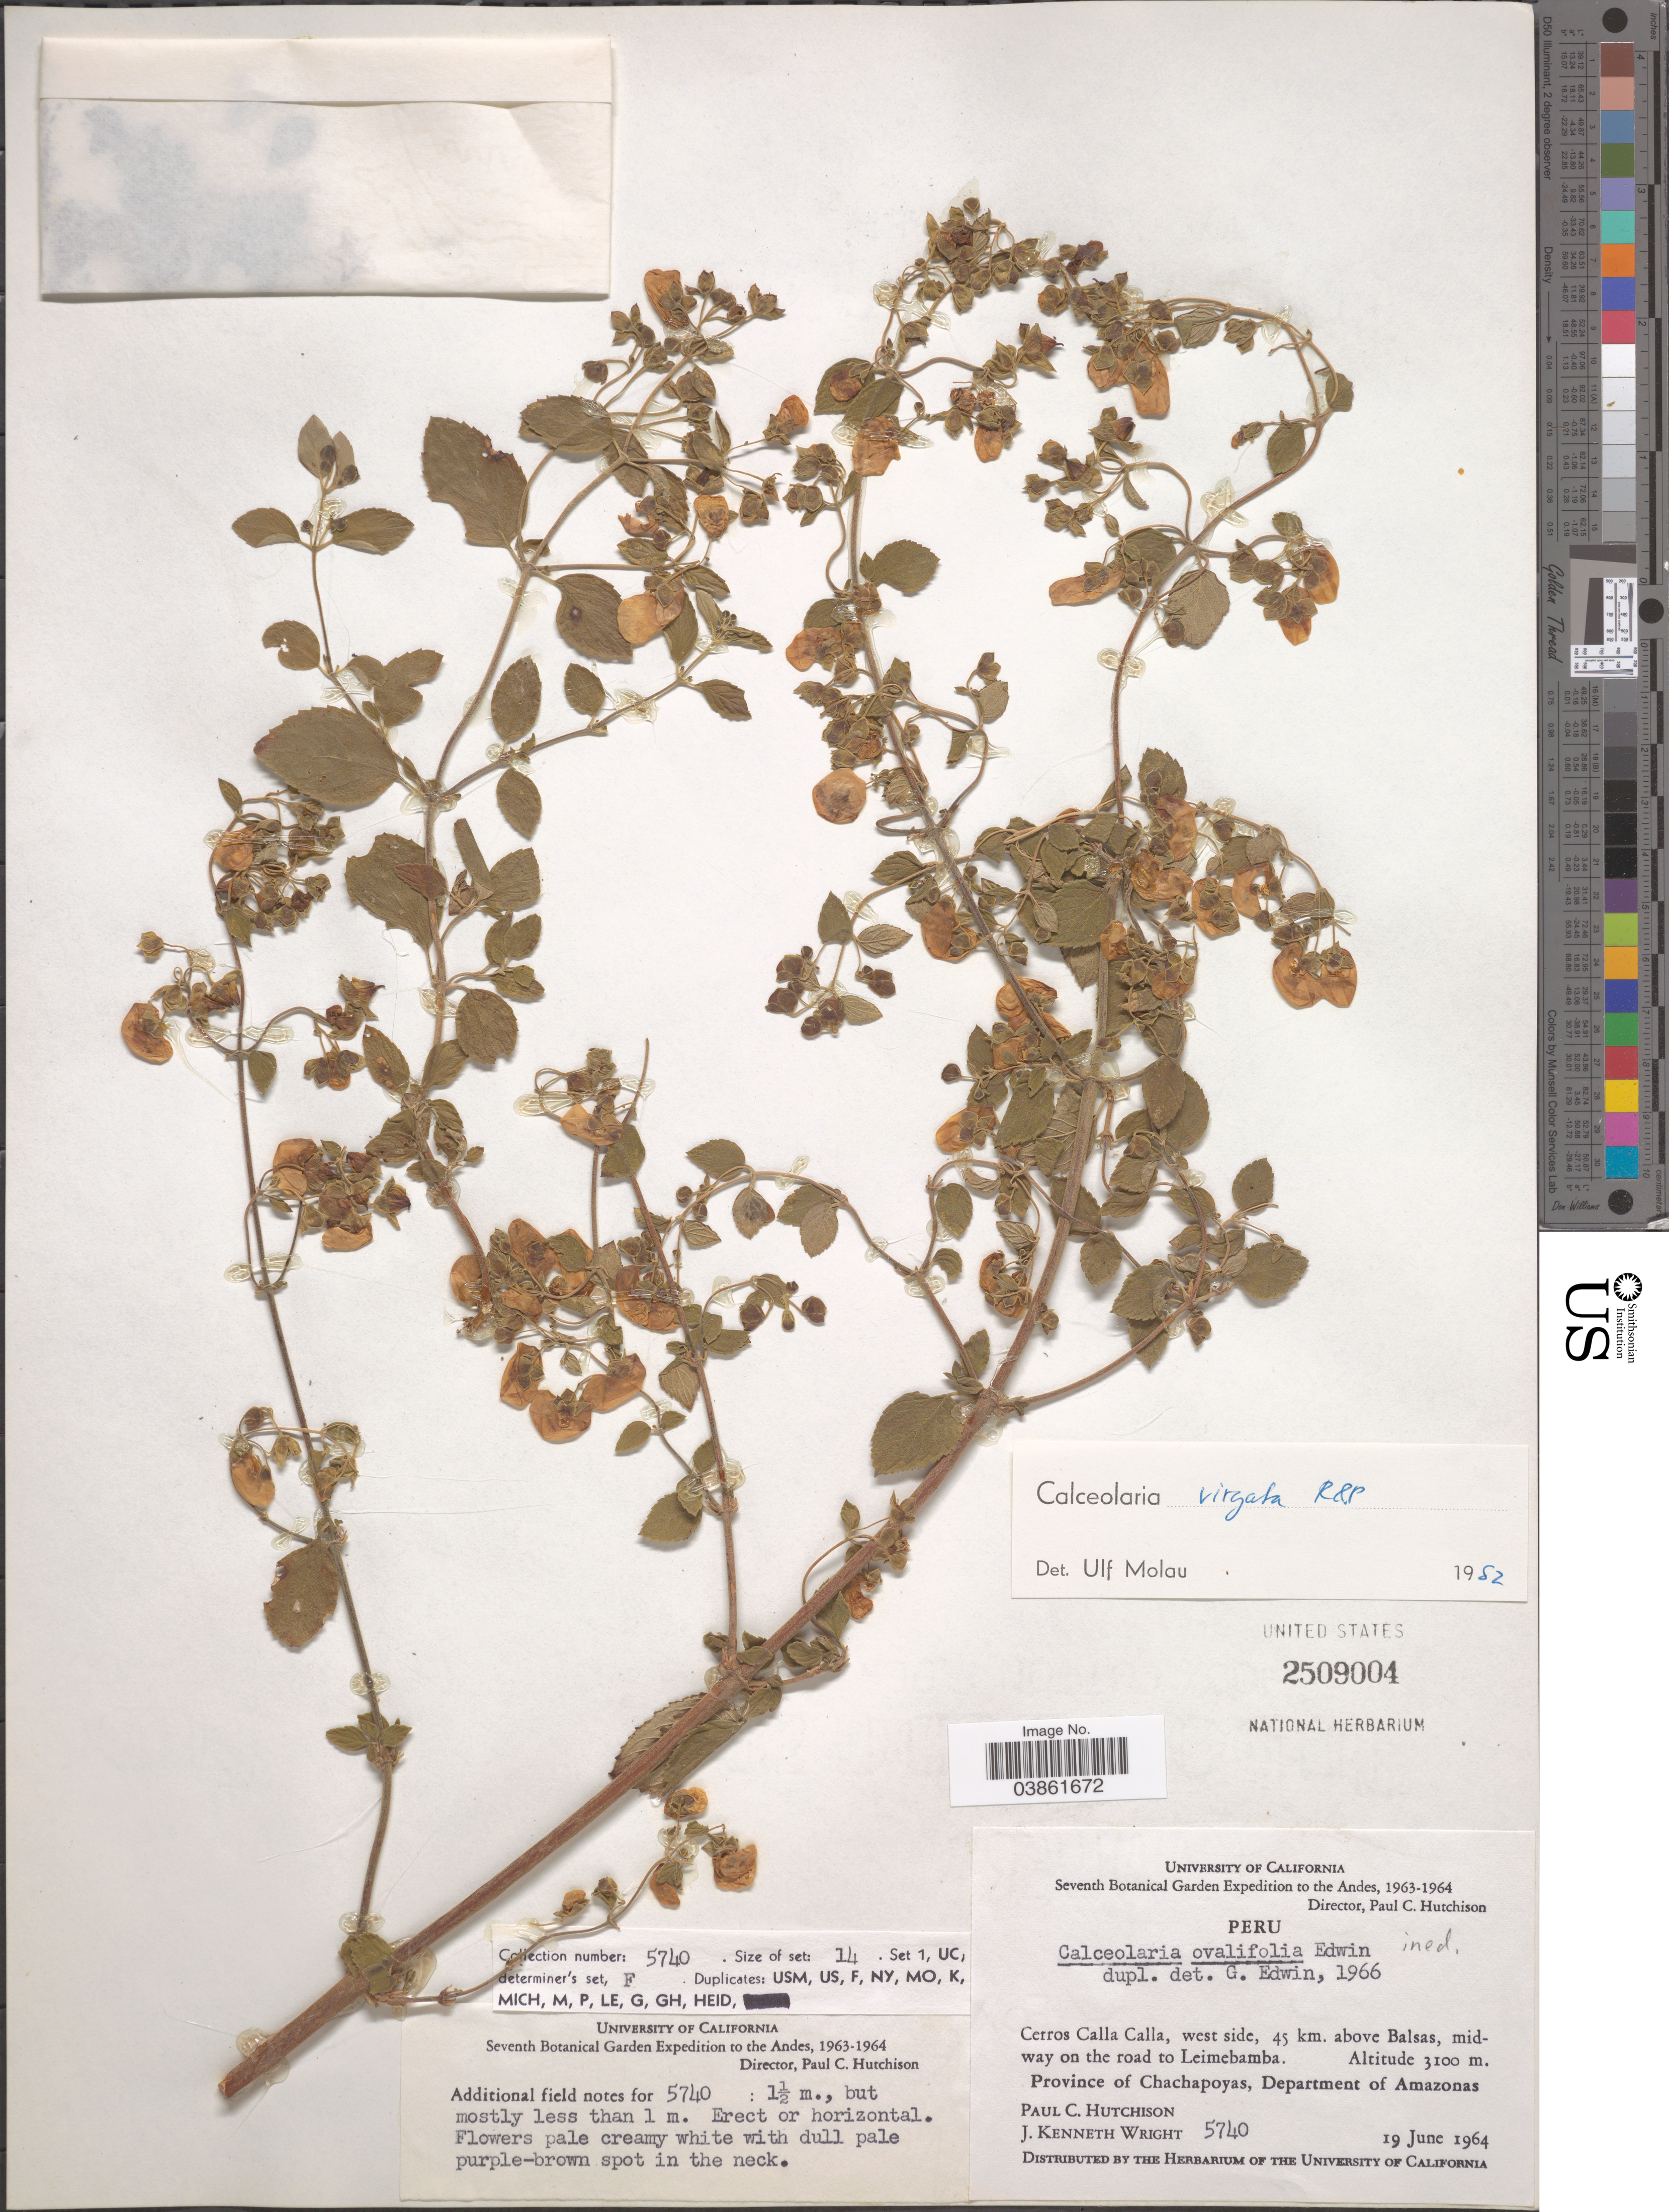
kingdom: Plantae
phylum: Tracheophyta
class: Magnoliopsida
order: Lamiales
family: Calceolariaceae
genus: Calceolaria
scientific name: Calceolaria virgata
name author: Ruiz & Pav.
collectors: P. C. Hutchison & J. K. Wright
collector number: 5740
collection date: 1964-06-19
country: Peru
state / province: Amazonas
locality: The Andes. Cerros Calla Calla, west side, 45 km. above Balsas, midway on the road to Leimebamba. Province of Chachapoyas, Department of Amazonas.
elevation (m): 3100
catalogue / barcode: US 2509004